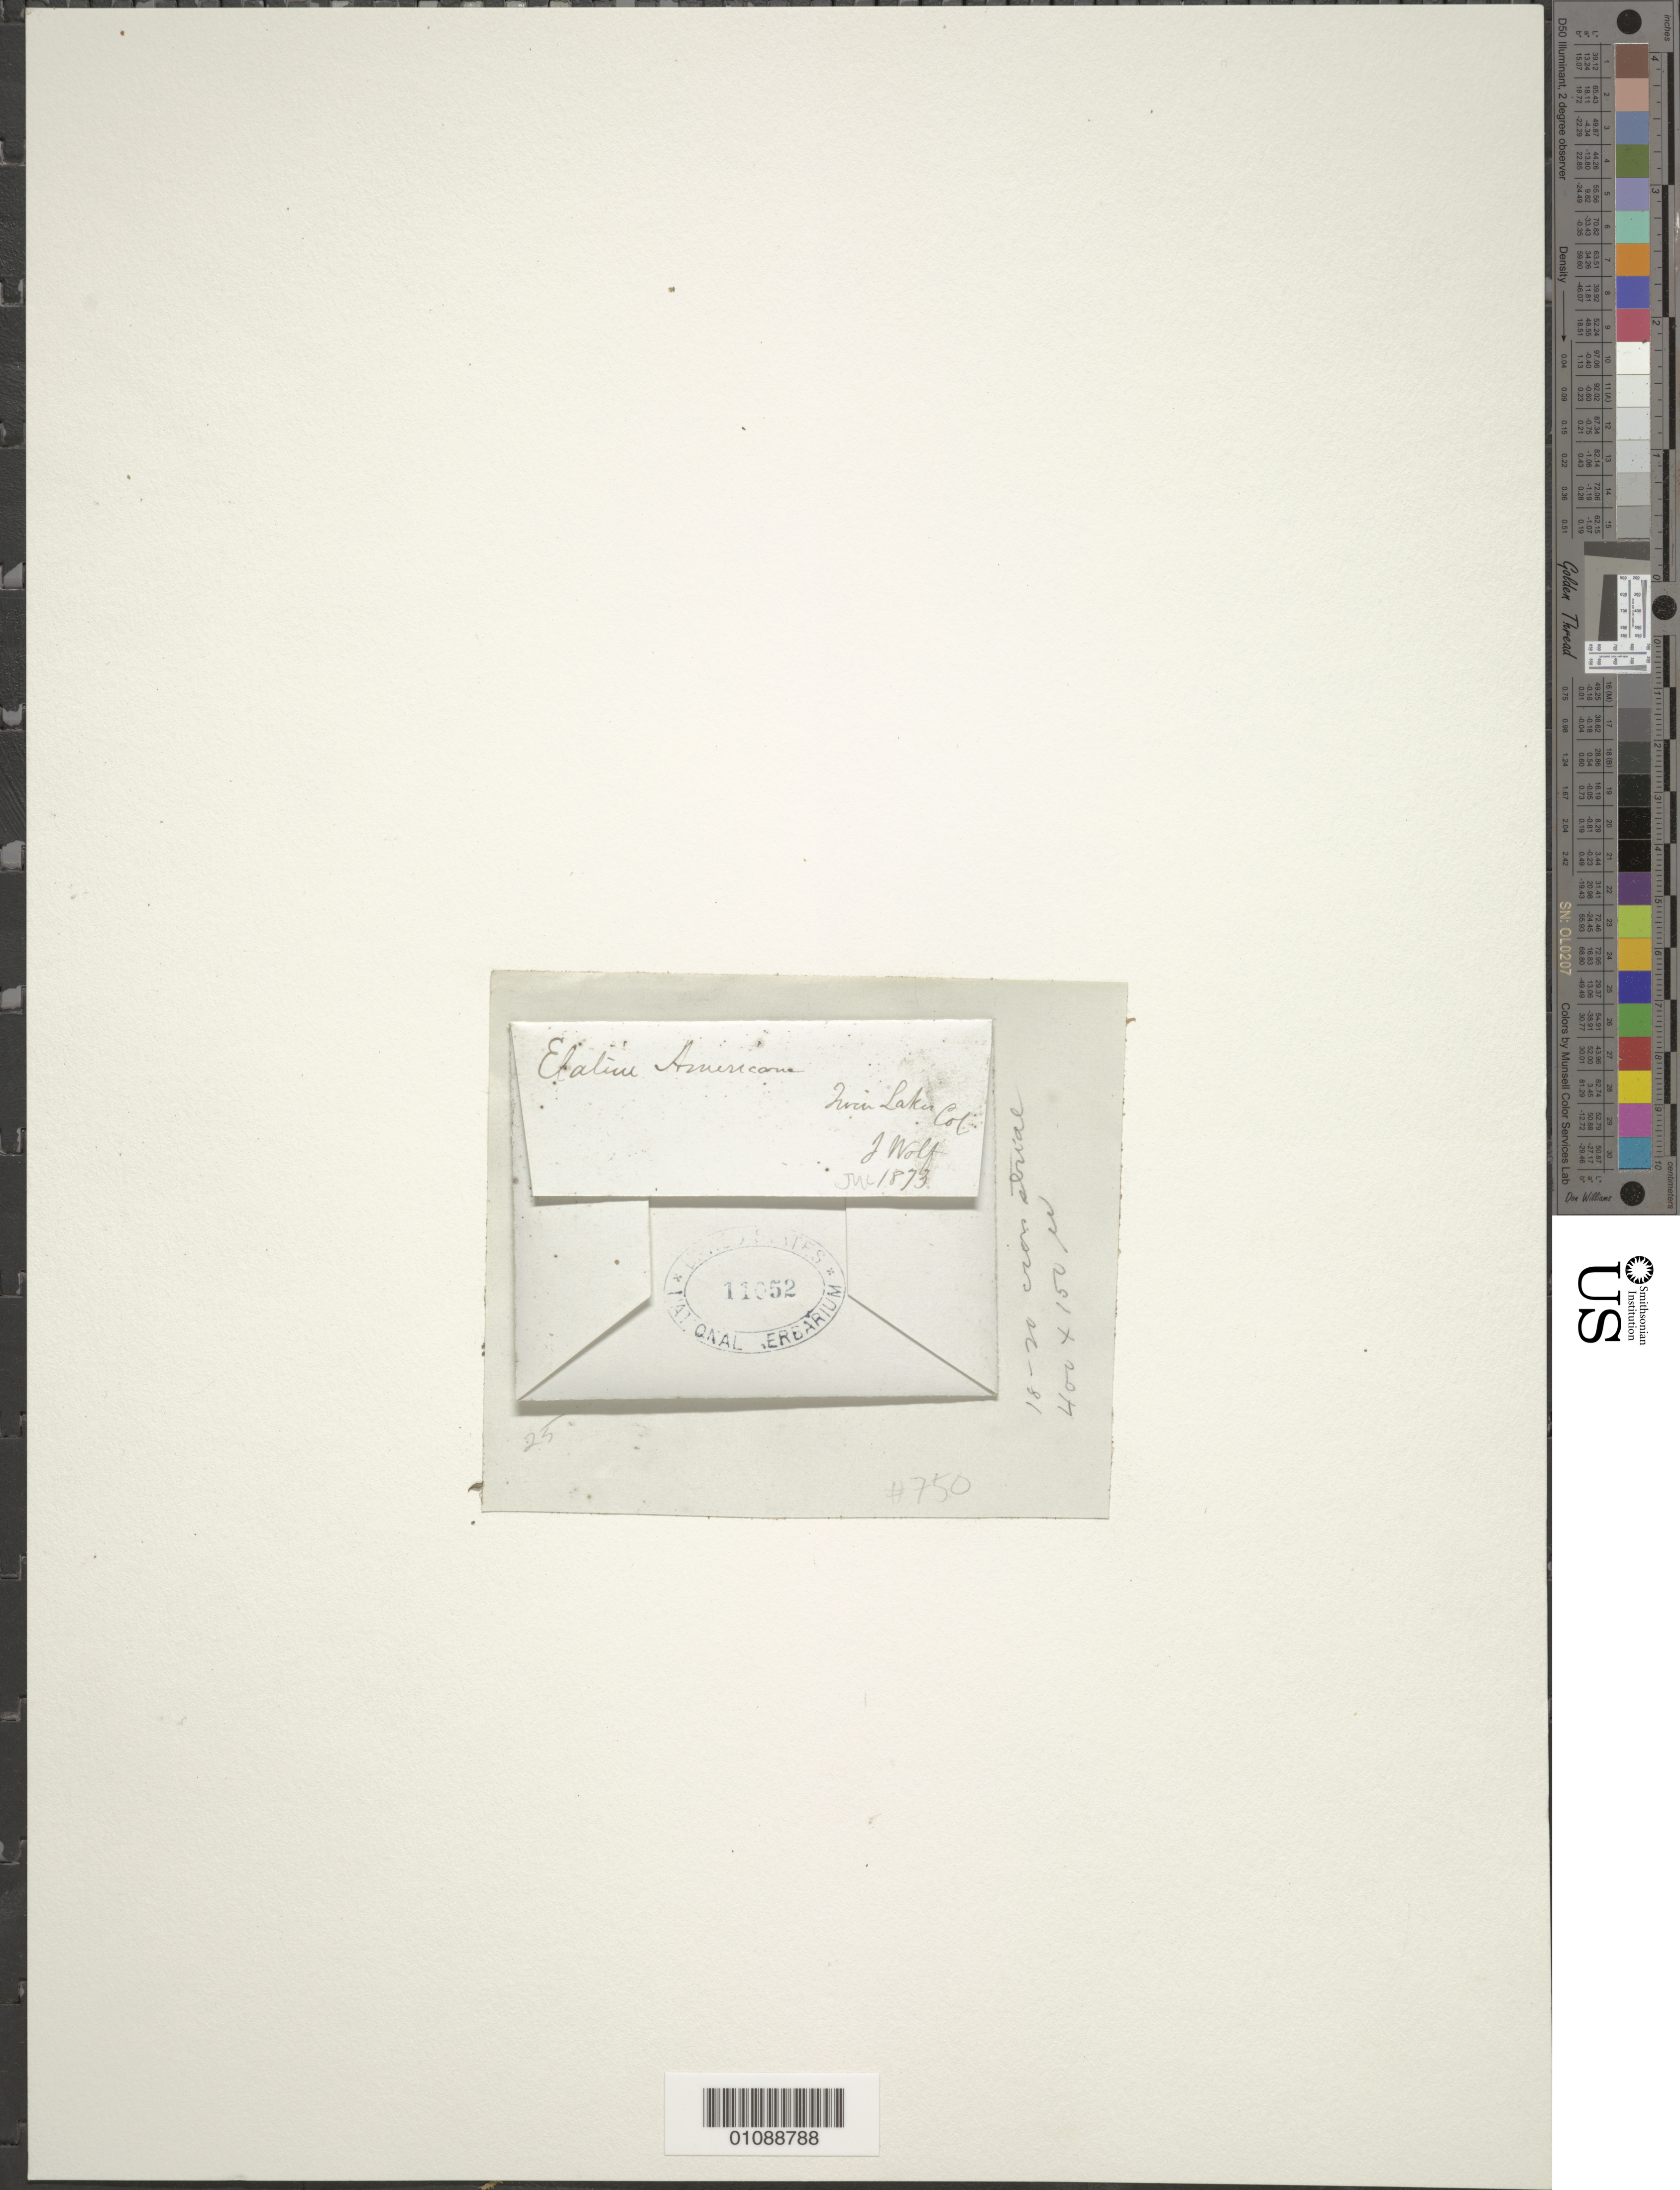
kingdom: Plantae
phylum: Tracheophyta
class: Magnoliopsida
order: Malpighiales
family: Elatinaceae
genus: Elatine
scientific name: Elatine americana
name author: (Pursh) Arn.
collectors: J. Wolf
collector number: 750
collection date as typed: Jul 1873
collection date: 1873-07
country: United States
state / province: Colorado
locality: Irwin Lake.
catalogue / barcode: US 11052